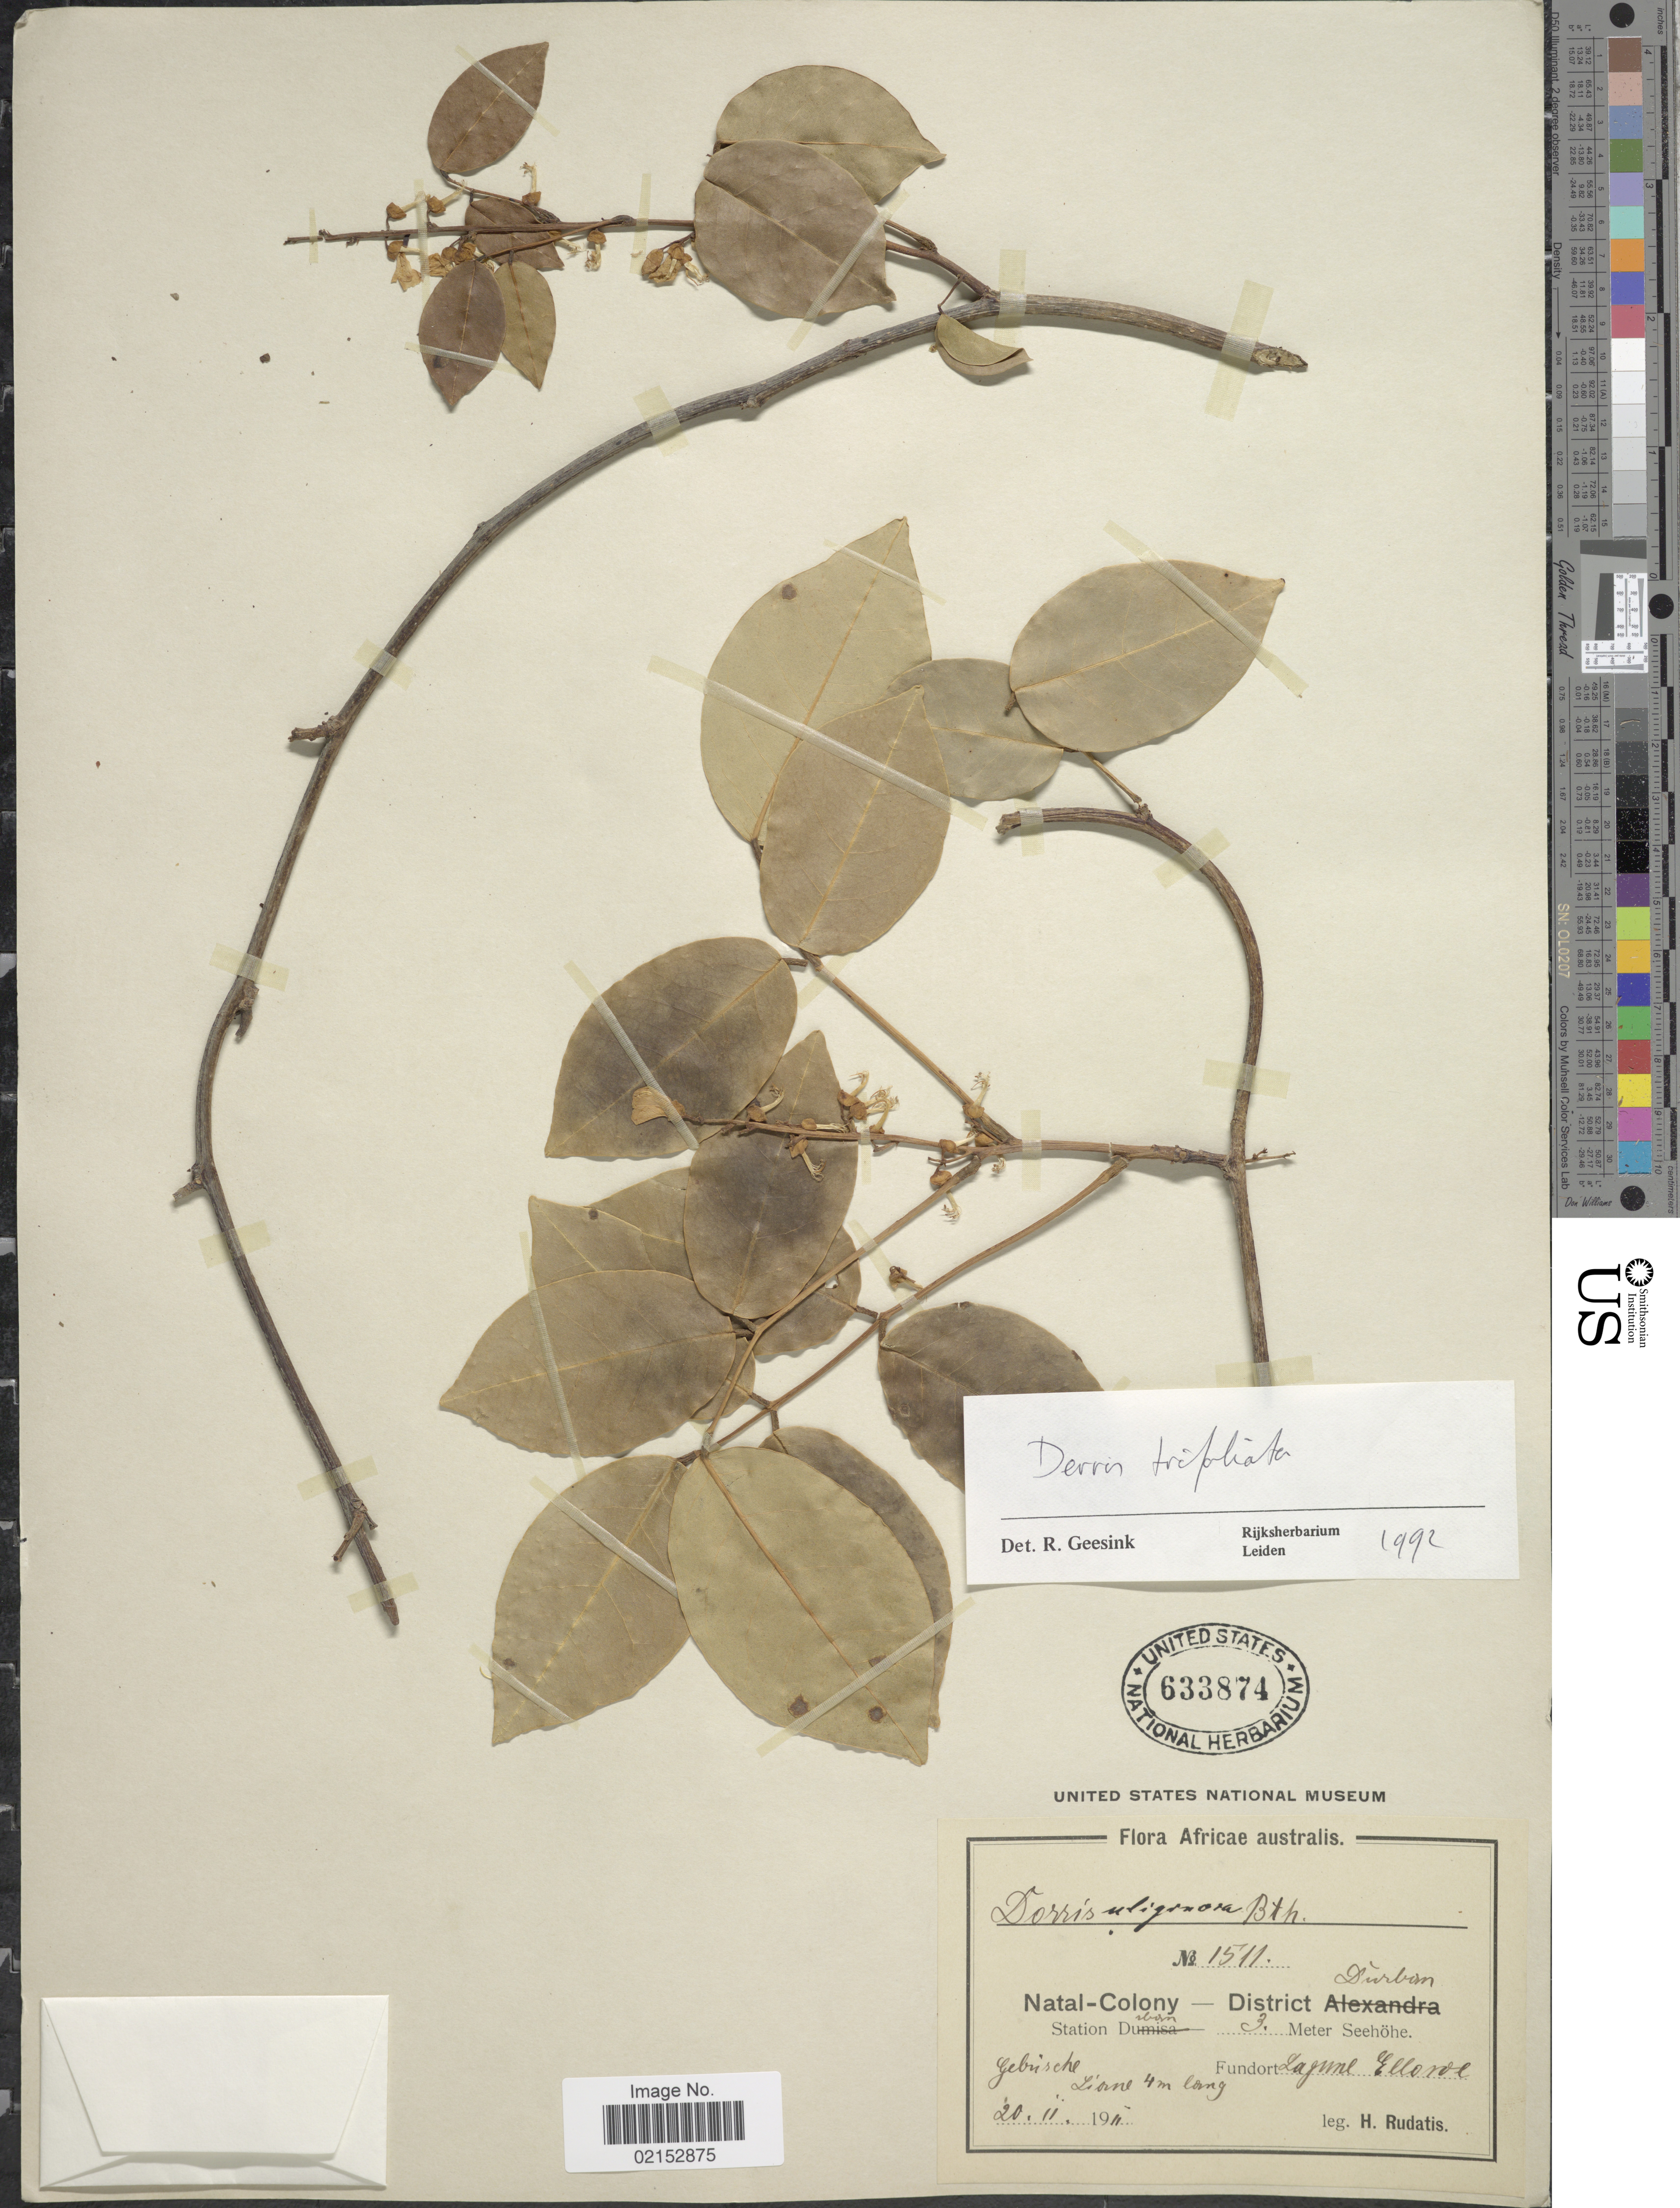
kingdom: Plantae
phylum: Tracheophyta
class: Magnoliopsida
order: Fabales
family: Fabaceae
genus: Derris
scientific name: Derris trifoliata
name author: Lour.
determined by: Geesink, R.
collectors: H. Rudatis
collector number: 1511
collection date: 1911-11-20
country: South Africa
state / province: KwaZulu-Natal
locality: Africae australis, Natal-Colony, District Durban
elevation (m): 3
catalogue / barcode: US 633874